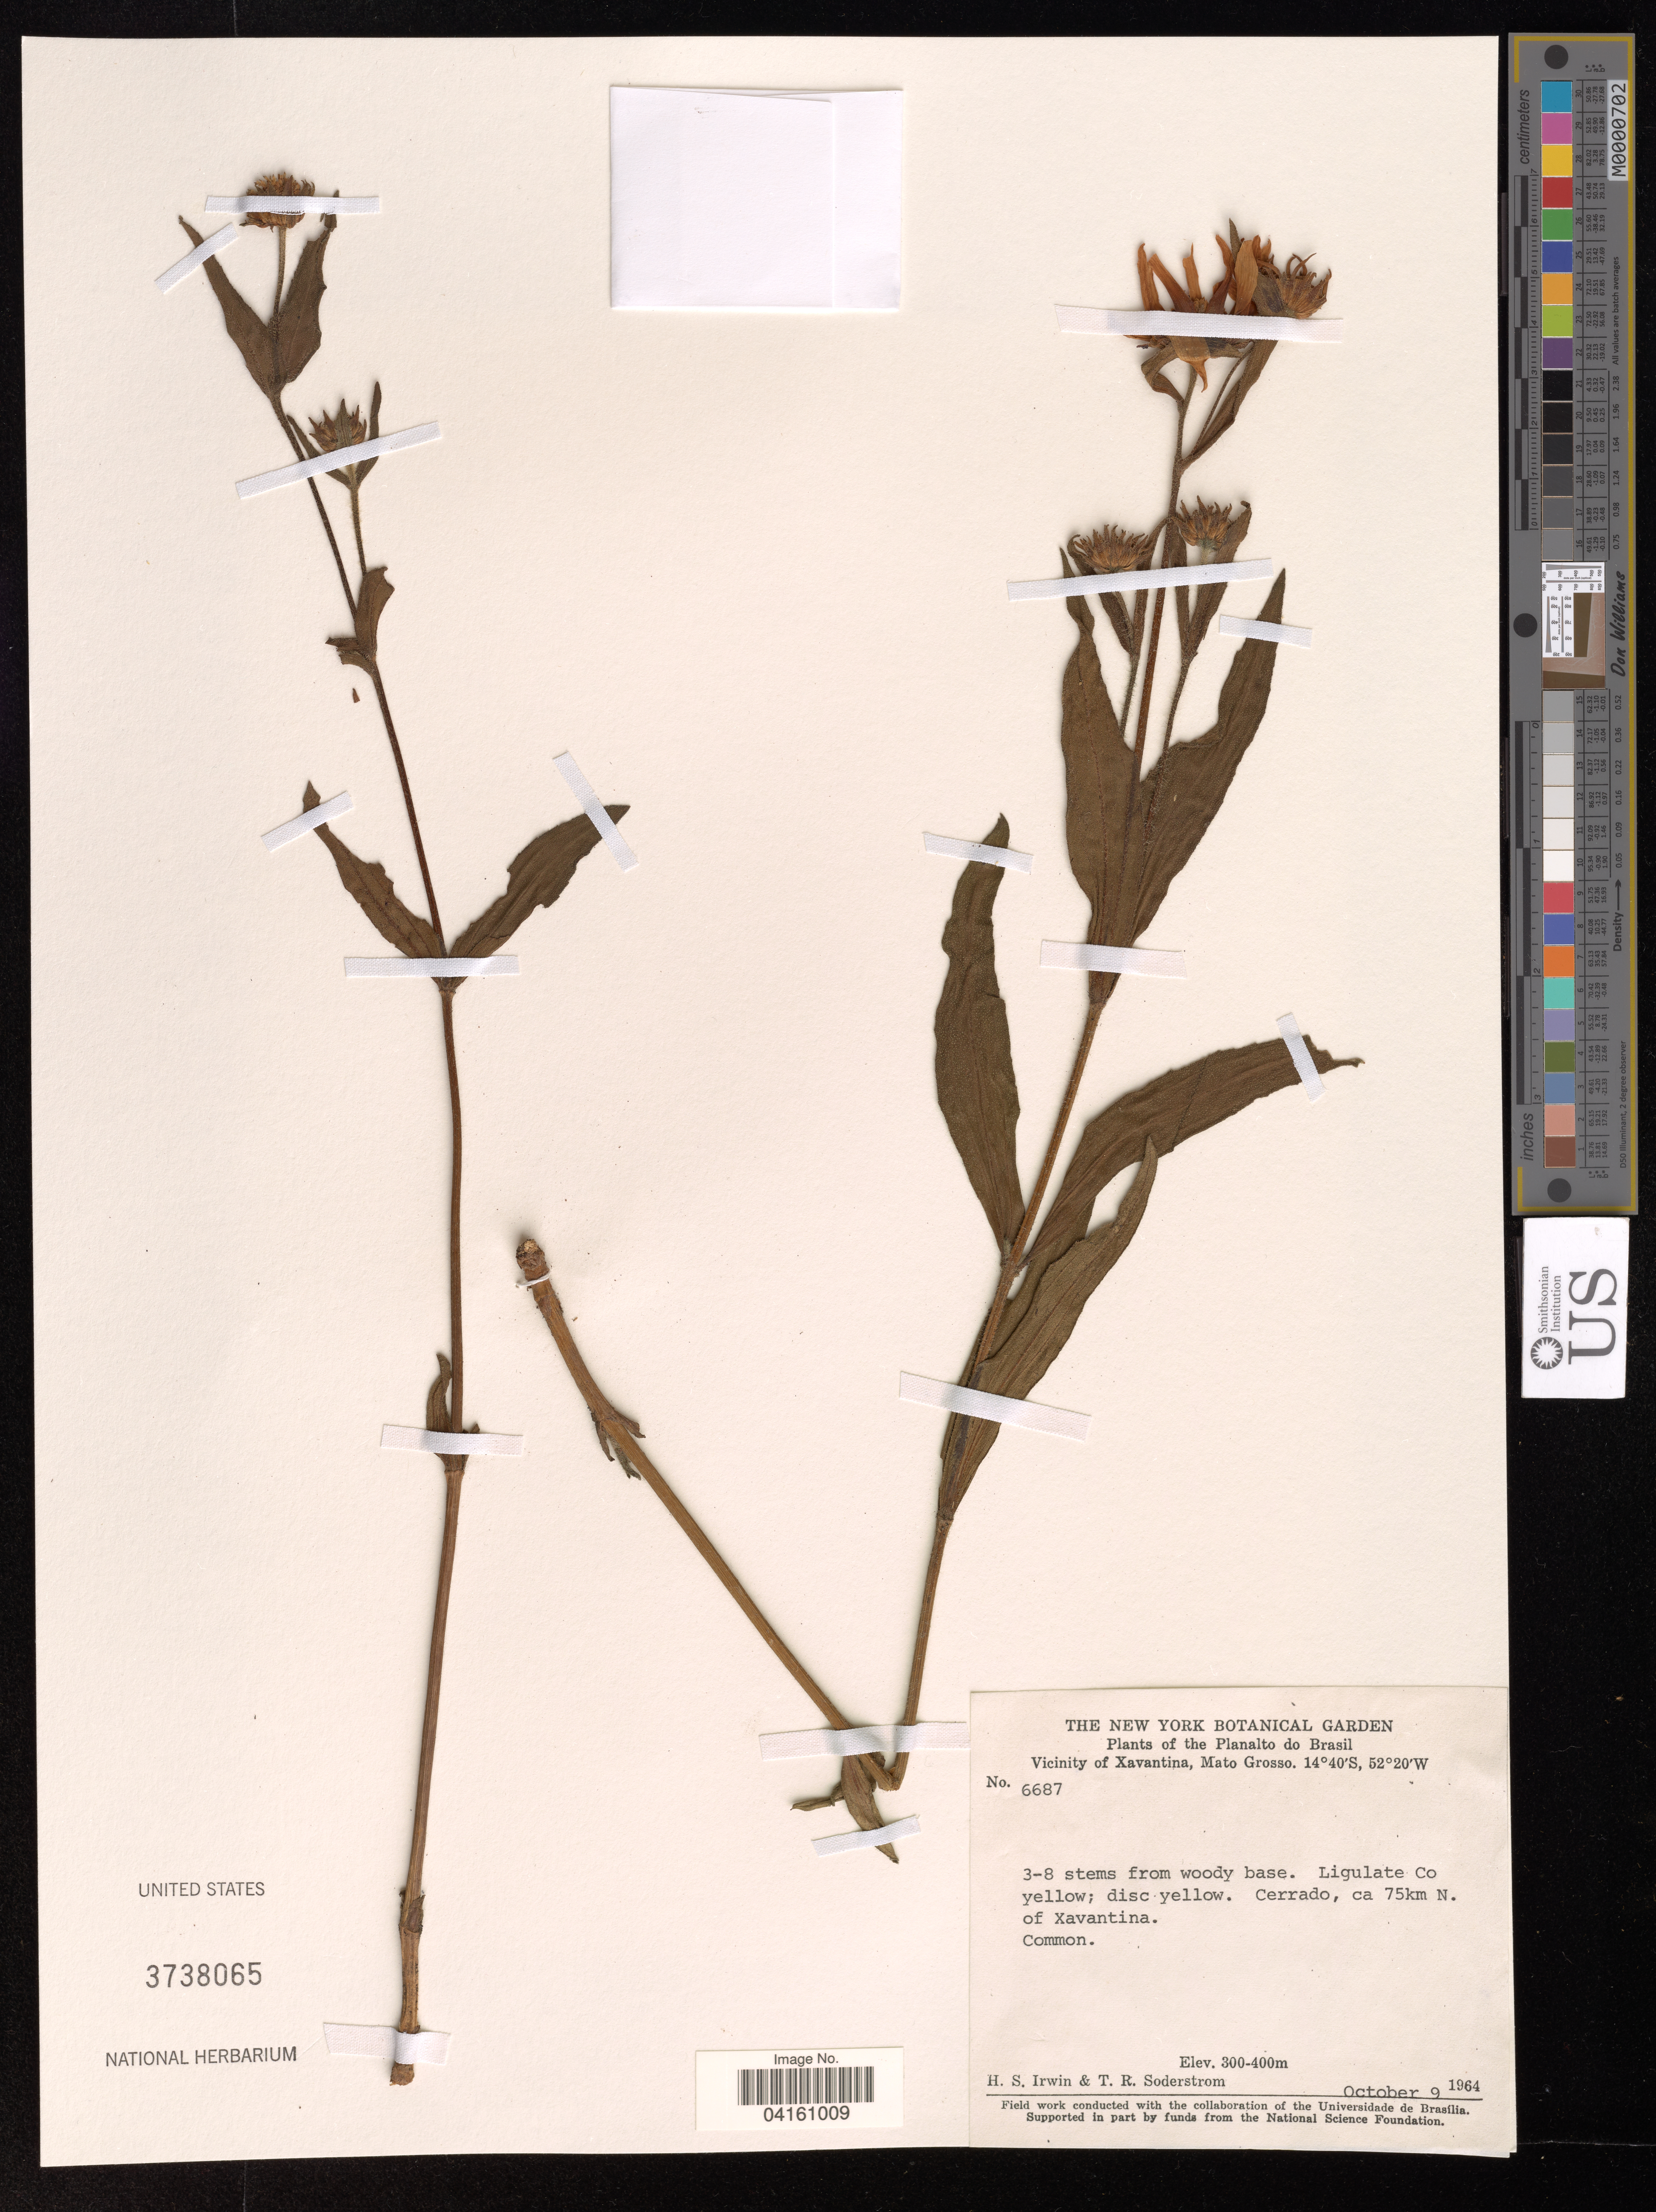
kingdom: Plantae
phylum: Tracheophyta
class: Magnoliopsida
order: Asterales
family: Asteraceae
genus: Aldama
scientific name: Aldama weddellii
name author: (Sch. Bip. ex S.F. Blake) E.E. Schill. & Panero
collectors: H. Irwin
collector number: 6687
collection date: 1964-10-09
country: Brazil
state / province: Mato Grosso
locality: Planalto do Brasil. Vicinity of Xavantina. Cerrado, ca 75km N. of Xavantina.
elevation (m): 300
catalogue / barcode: US 3738065